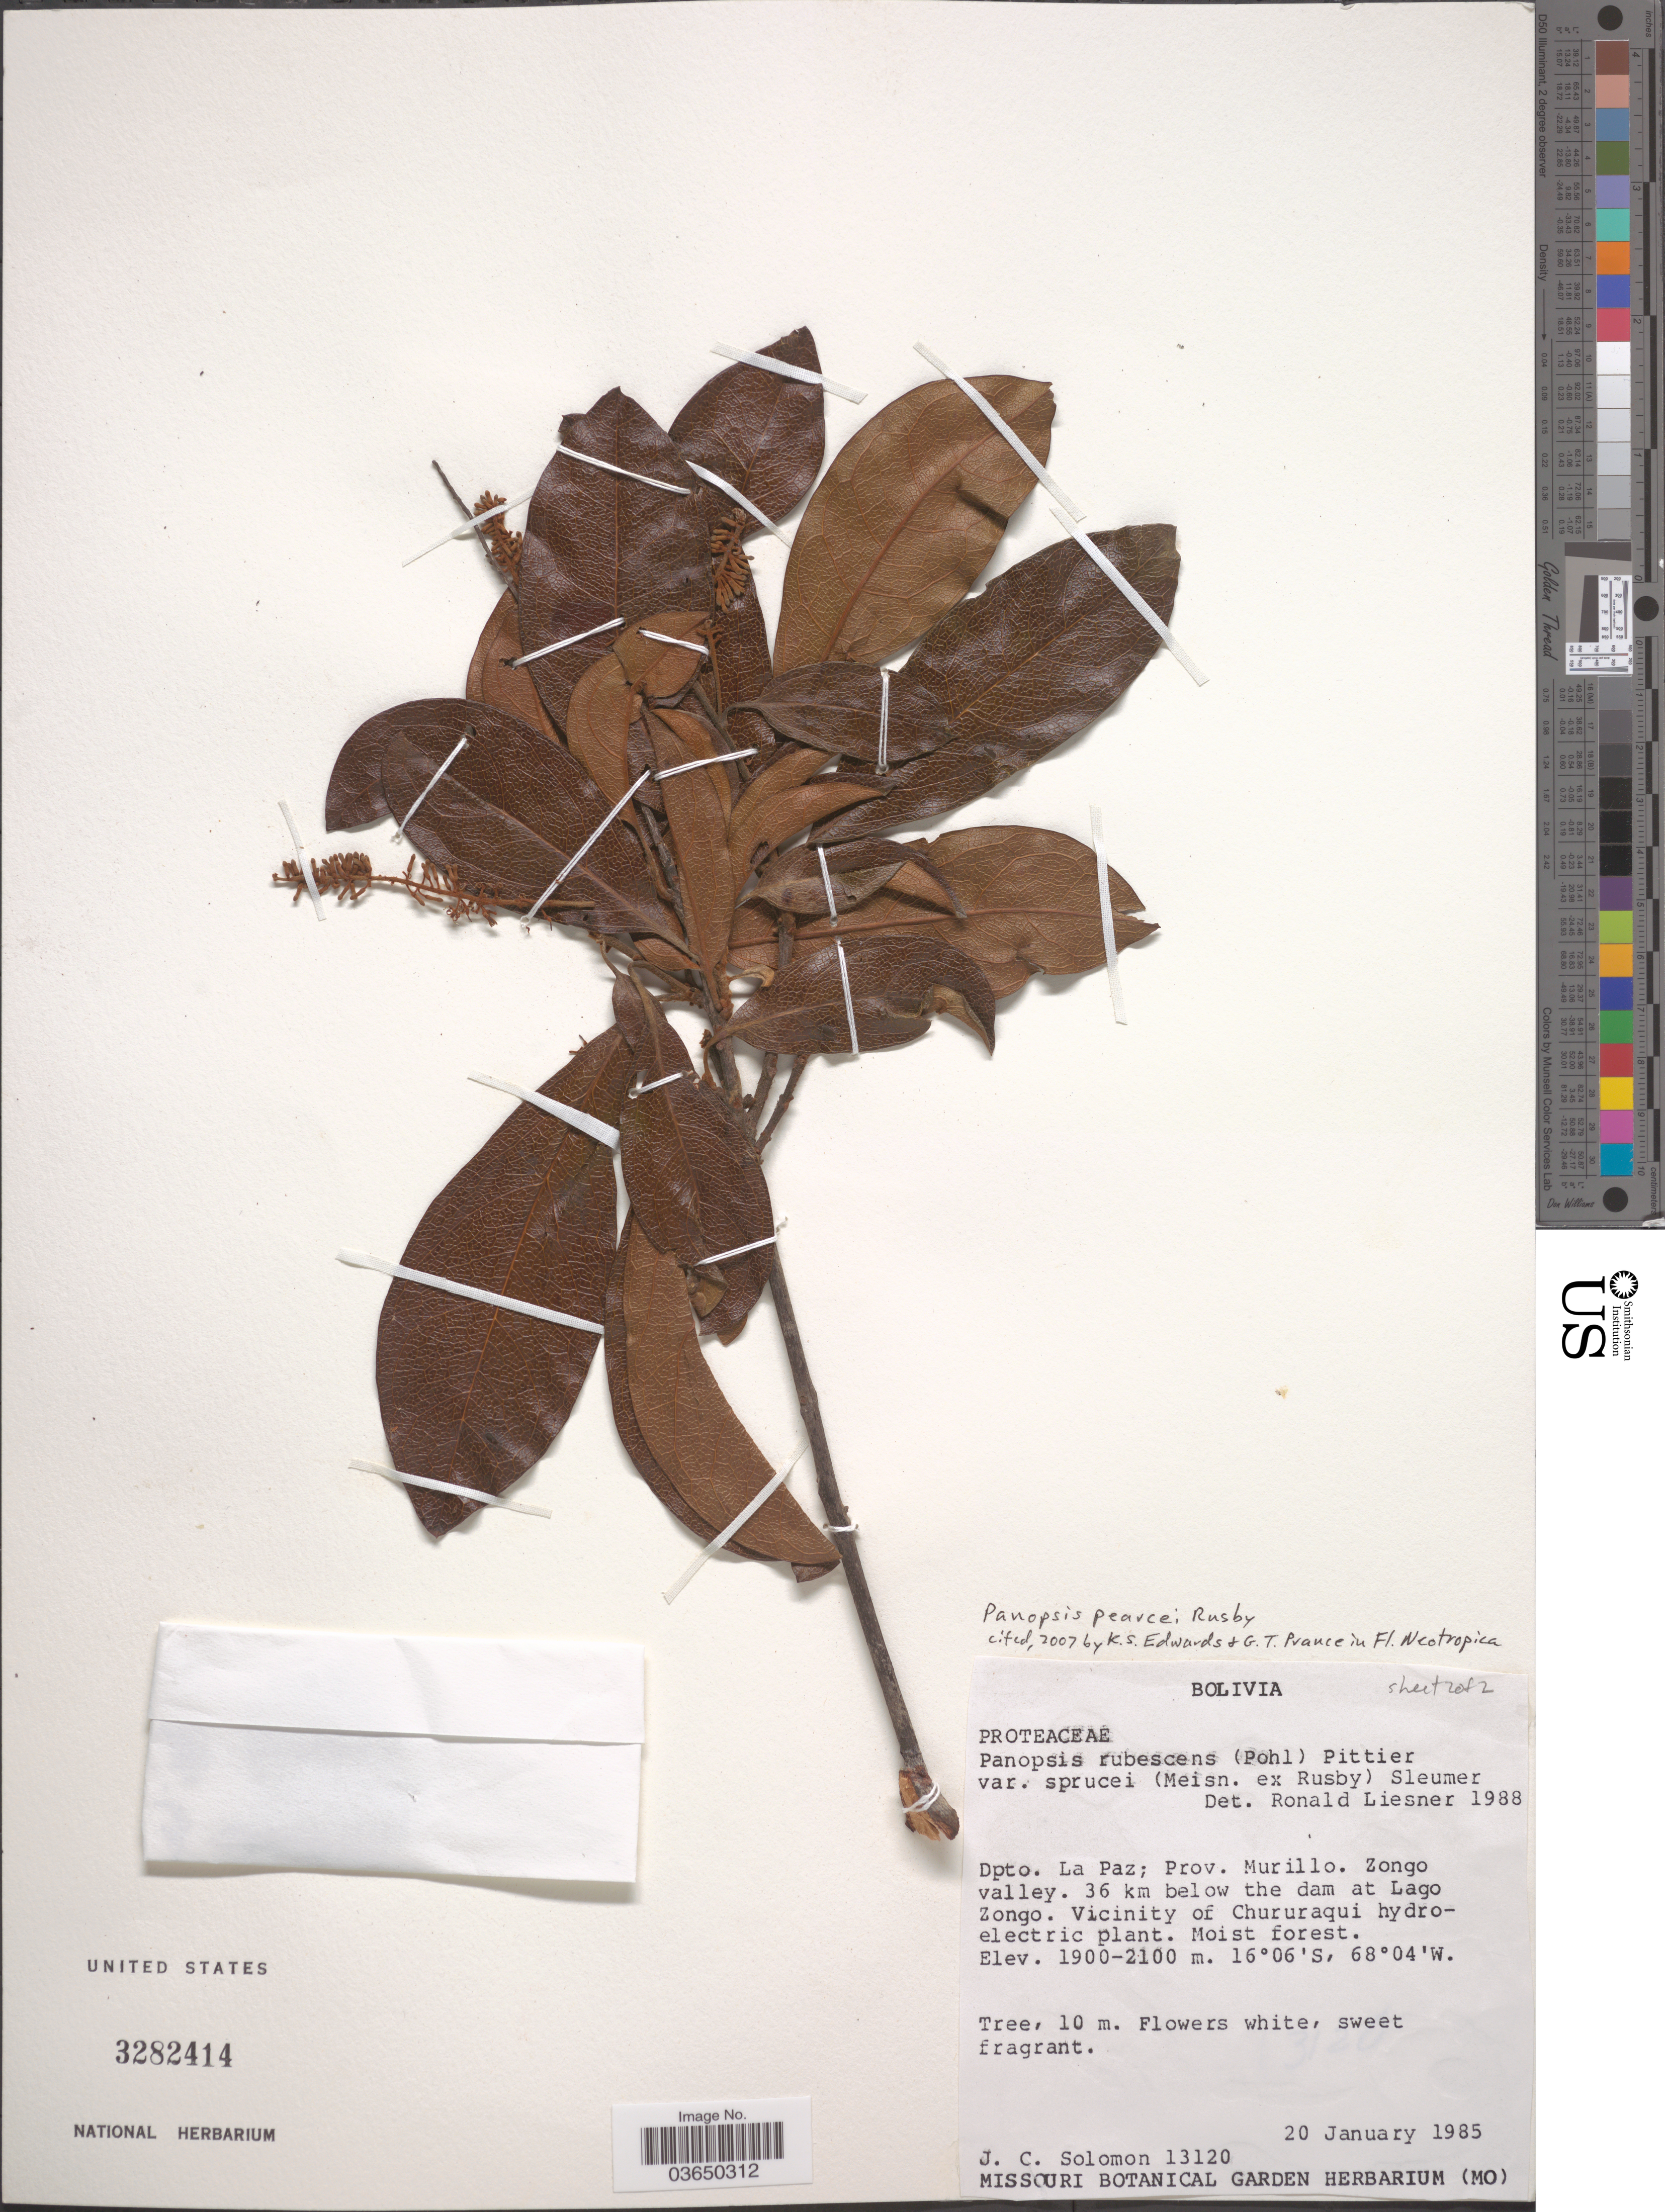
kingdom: Plantae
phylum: Tracheophyta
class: Magnoliopsida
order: Proteales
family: Proteaceae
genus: Panopsis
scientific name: Panopsis pearcei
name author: Rusby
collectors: J. C. Solomon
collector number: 13120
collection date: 1985-01-20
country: Bolivia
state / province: La Paz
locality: Dpto. La Paz; Prov. Murillo. Zongo valley. 36 km below the dam at Lago Zongo. Vicinity of Chururaqui hydro-electric plant.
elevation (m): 1900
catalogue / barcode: US 3282414